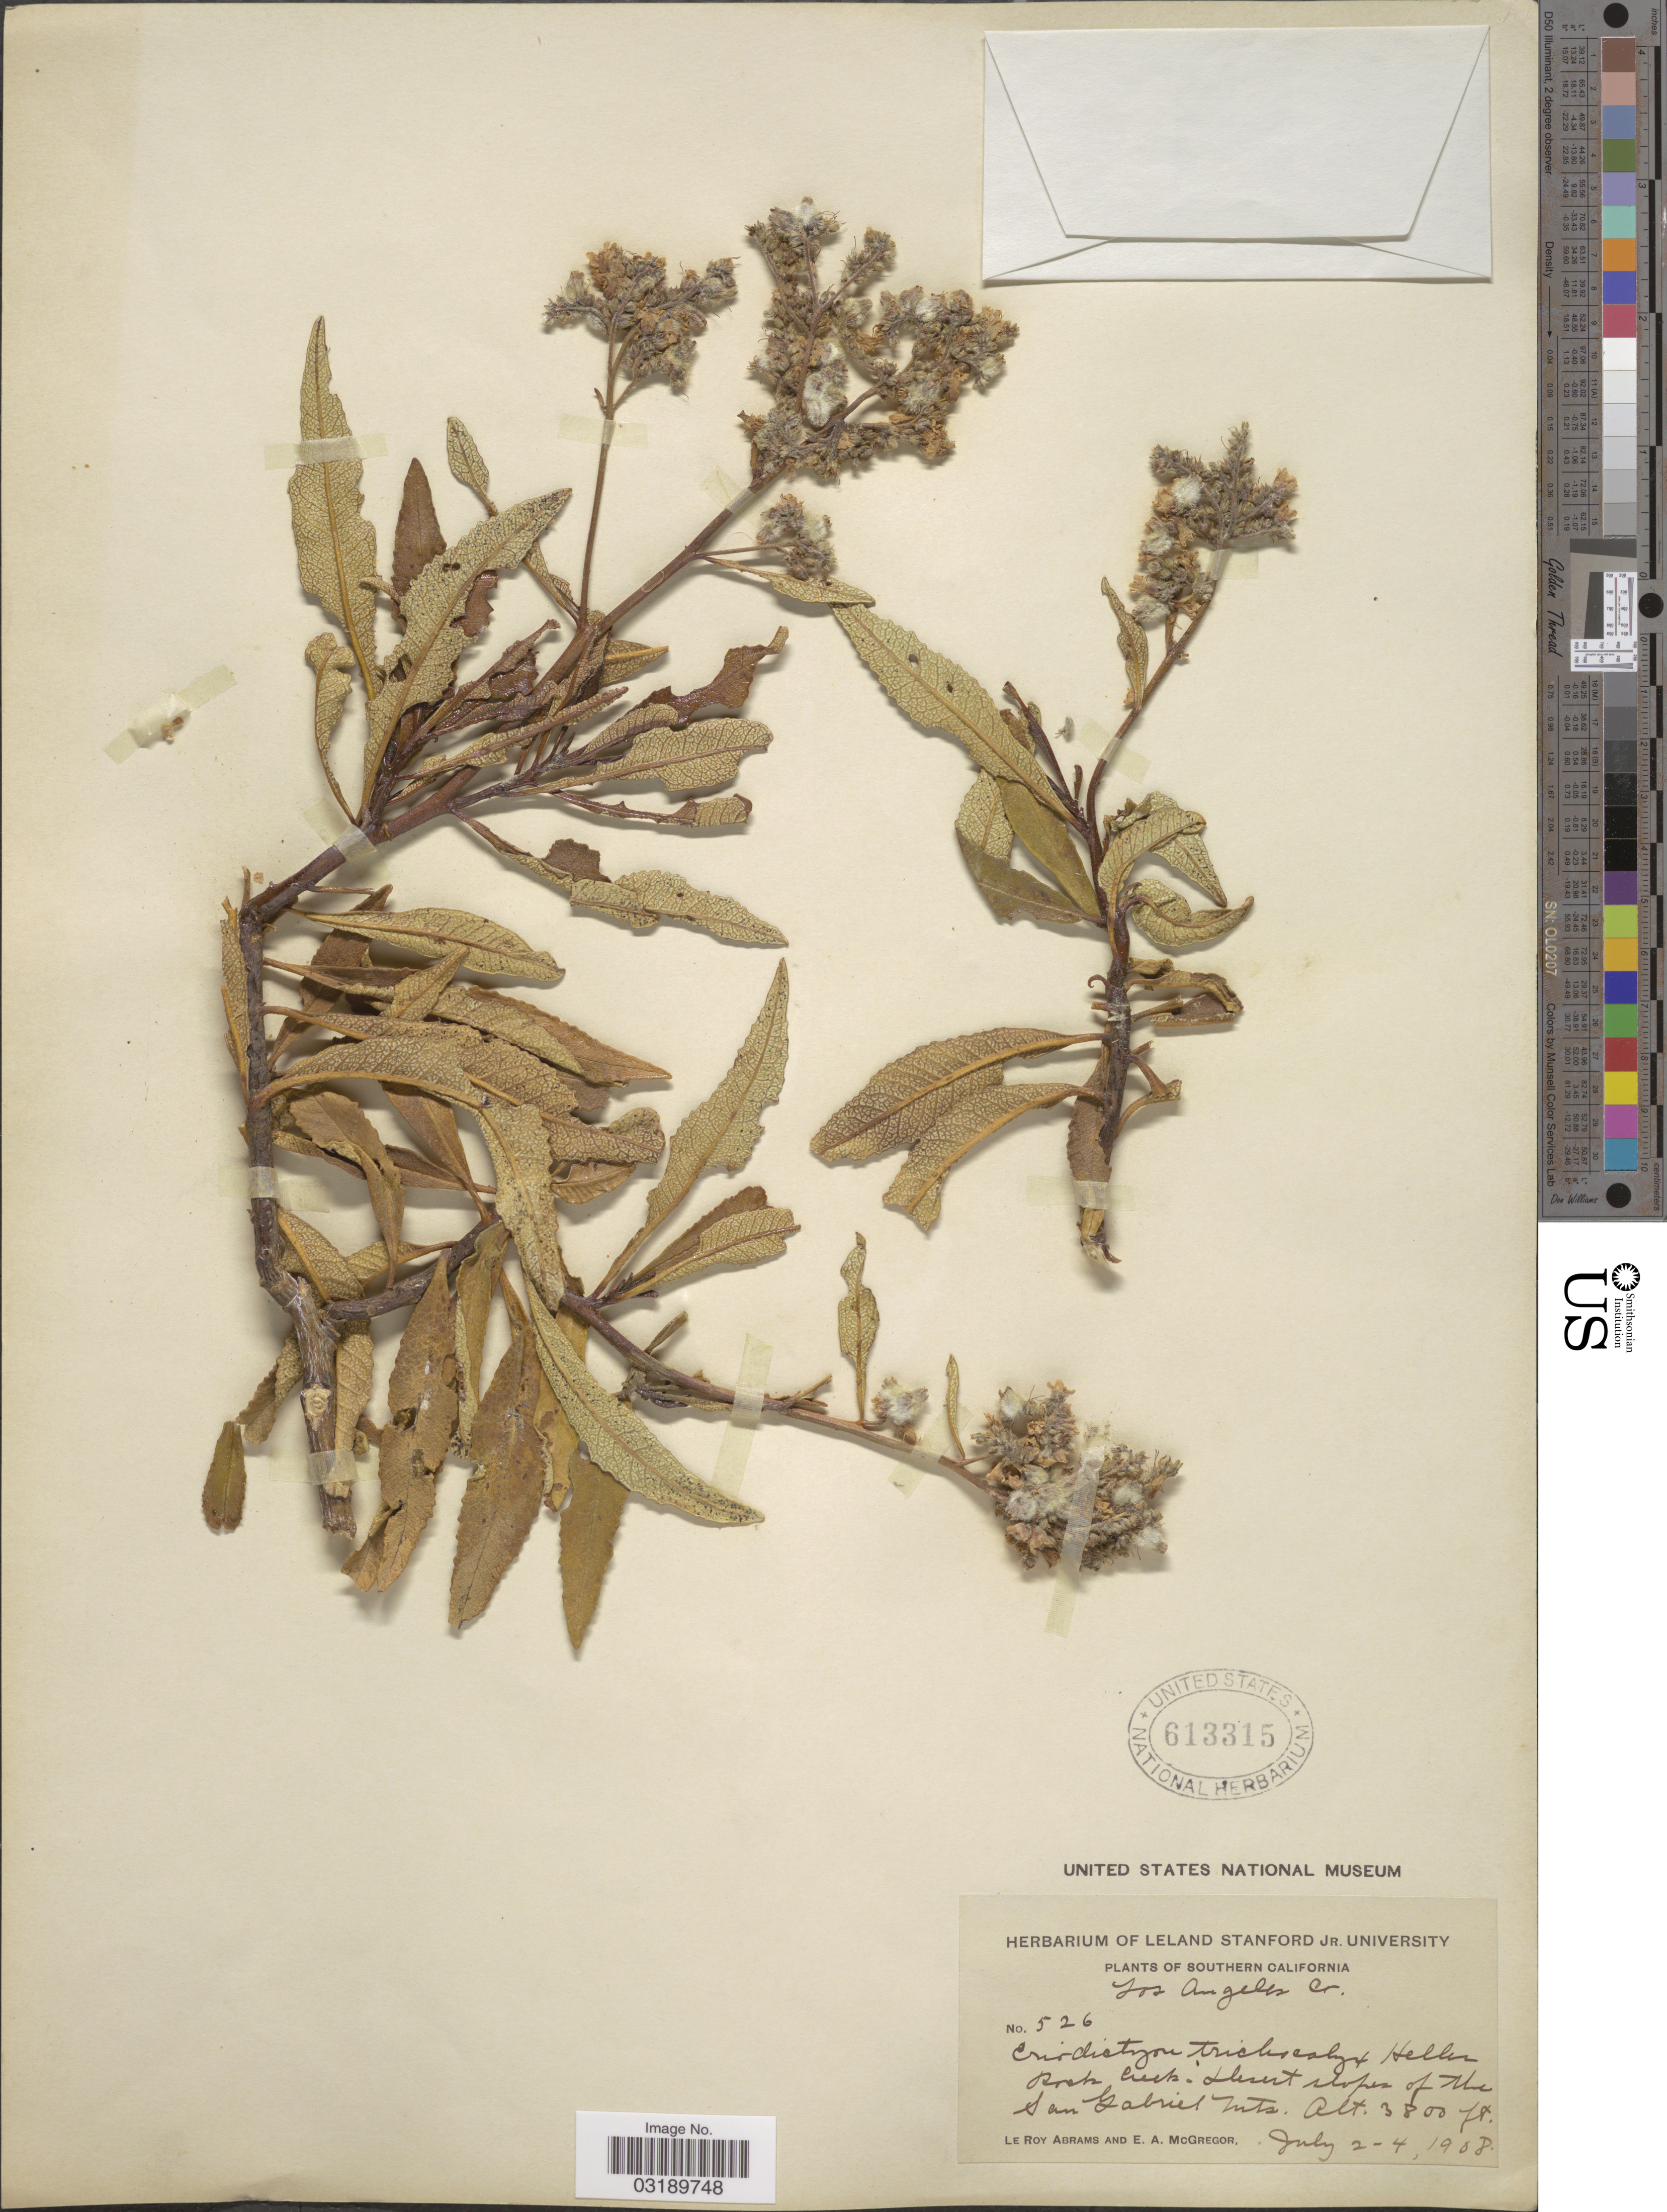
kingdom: Plantae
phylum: Tracheophyta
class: Magnoliopsida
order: Boraginales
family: Namaceae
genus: Eriodictyon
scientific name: Eriodictyon trichocalyx var. trichocalyx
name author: A. Heller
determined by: Rogers, Z. S.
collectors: L. Abrams & E. A. McGregor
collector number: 526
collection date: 1908-07-02/1908-07-04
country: United States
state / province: California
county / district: Los Angeles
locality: Southern California. Los Angeles Co. Rock Creek Desert slopes of the San Gabriel Mts.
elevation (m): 1158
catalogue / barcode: US 613315